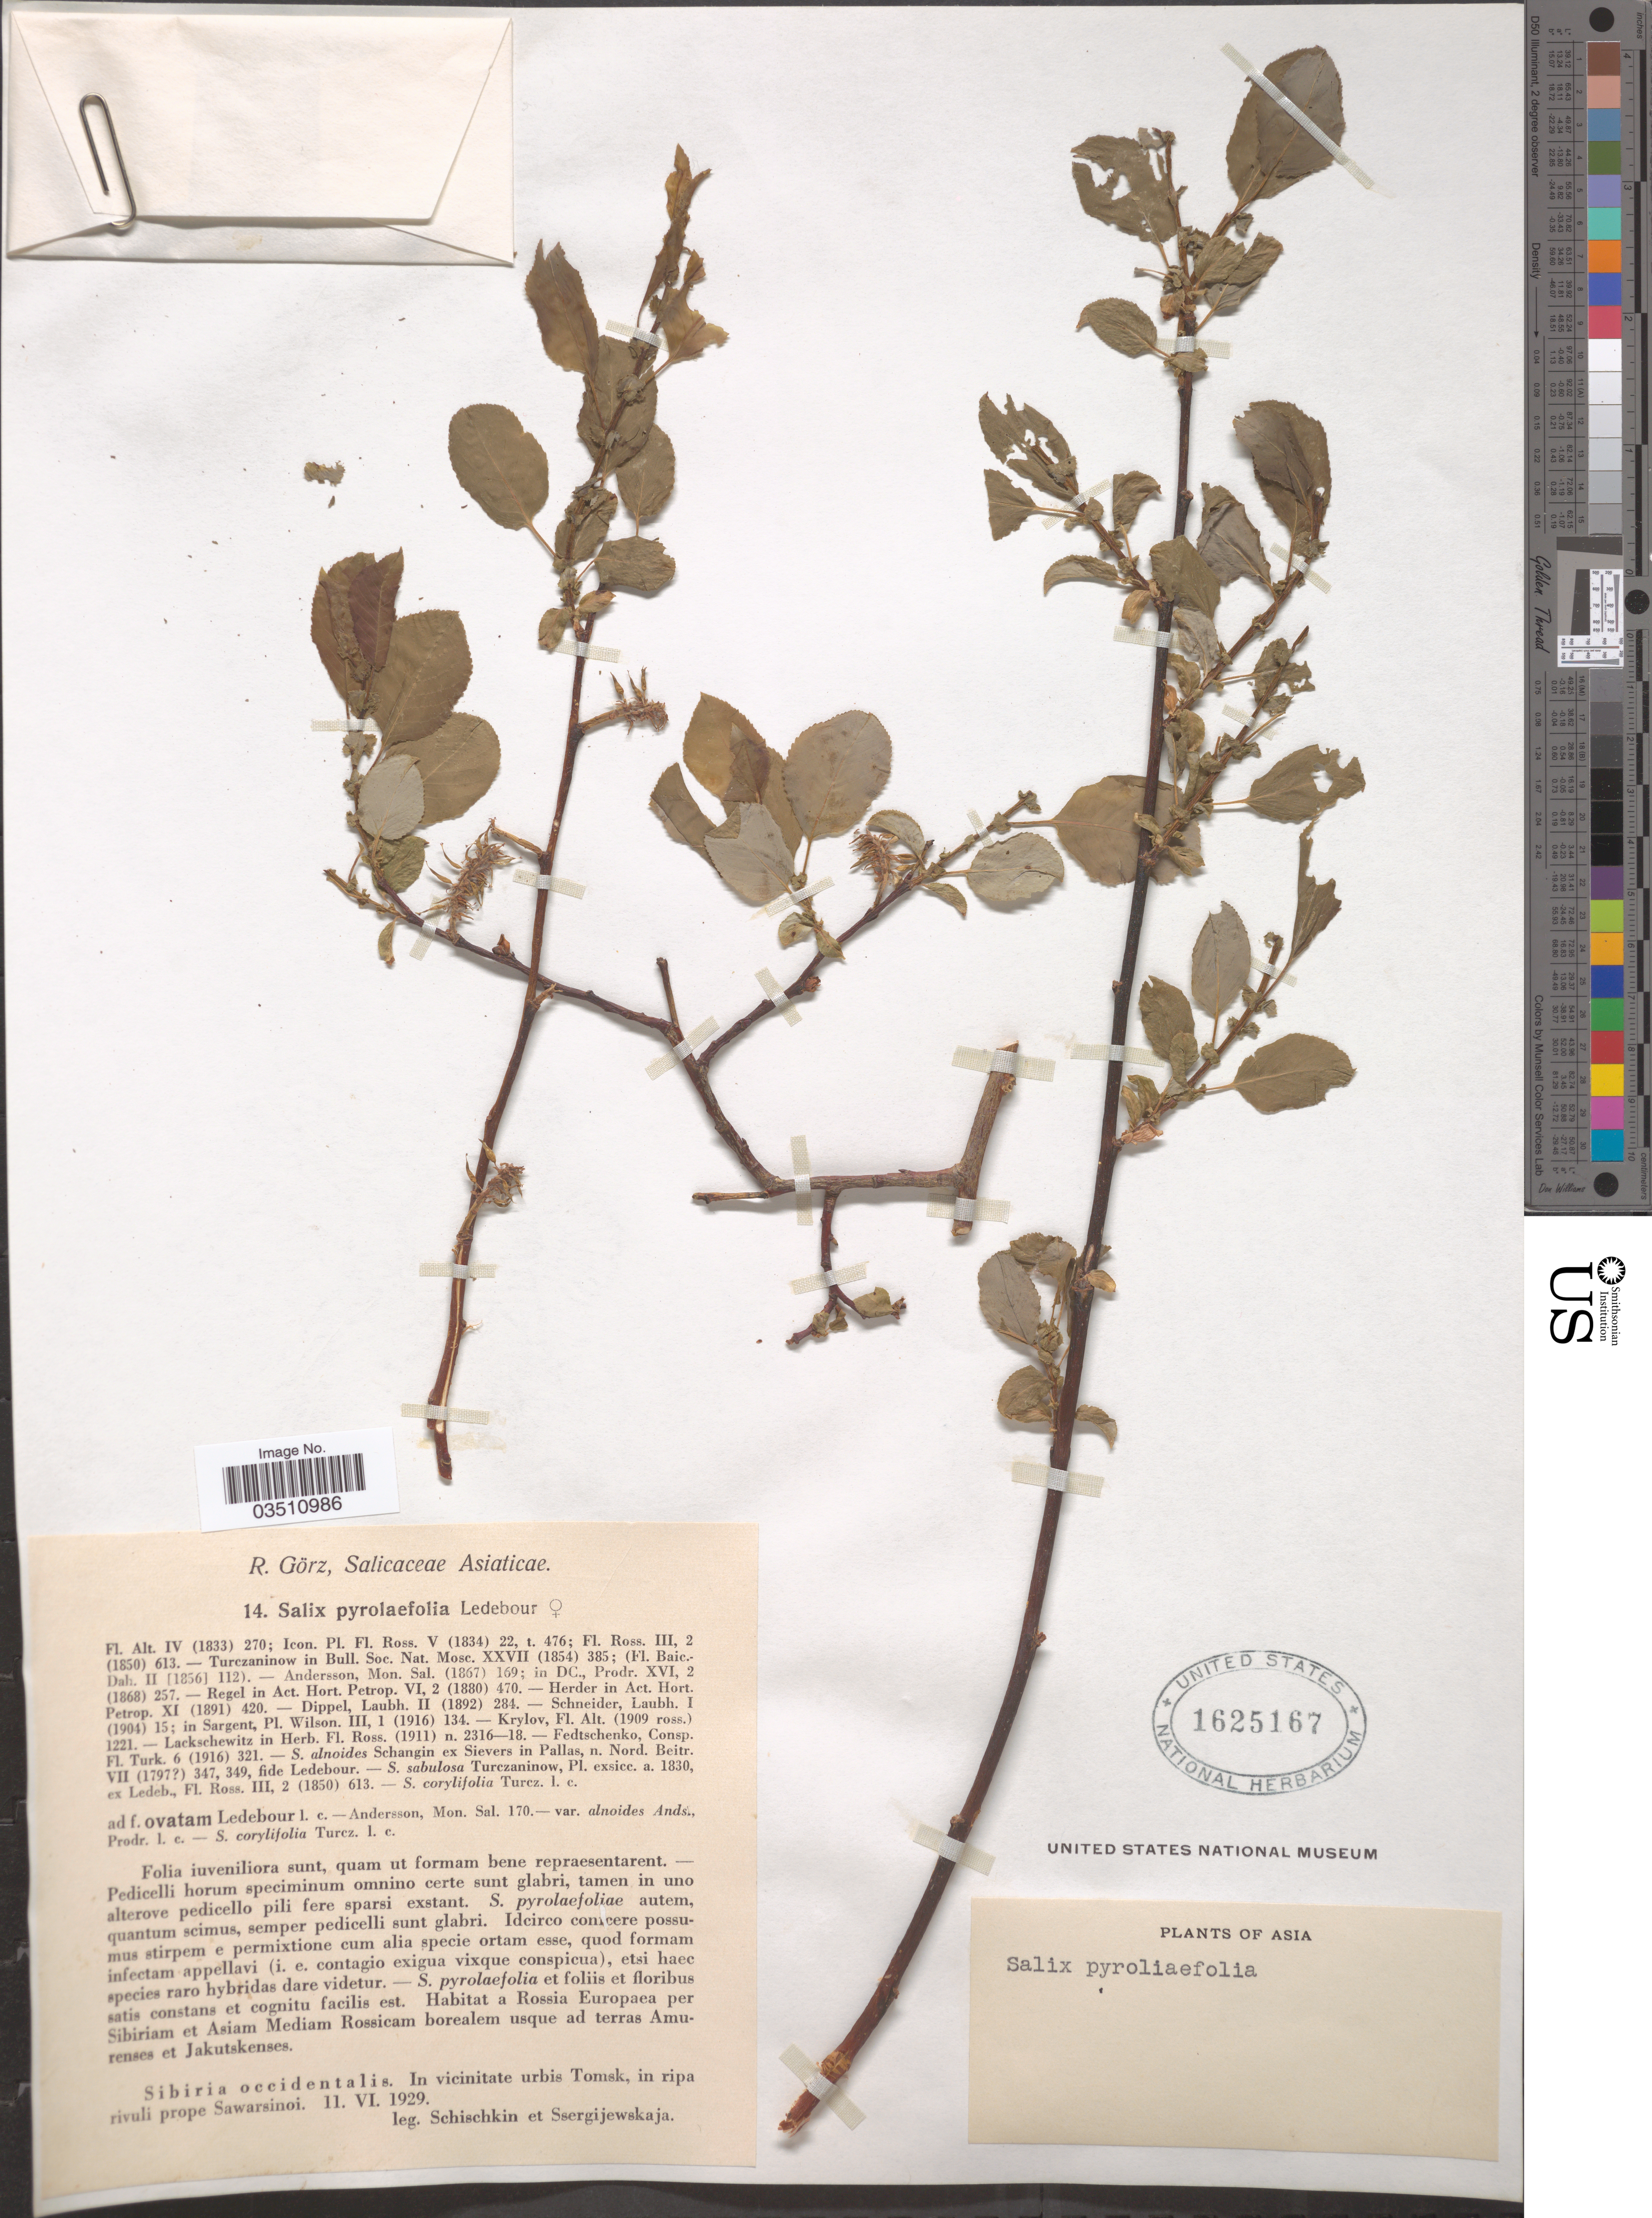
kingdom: Plantae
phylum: Tracheophyta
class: Magnoliopsida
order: Malpighiales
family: Salicaceae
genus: Salix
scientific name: Salix pyrolifolia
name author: Ledeb.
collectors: Schischkin & Ssergijewskaja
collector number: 14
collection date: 1929-06-11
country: Russian Federation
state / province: Tomsk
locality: Sibiria occidentalis. In vicinitate urbis Tomsk, in ripa rivuli prope Sawarsinoi. Asia.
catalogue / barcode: US 1625167